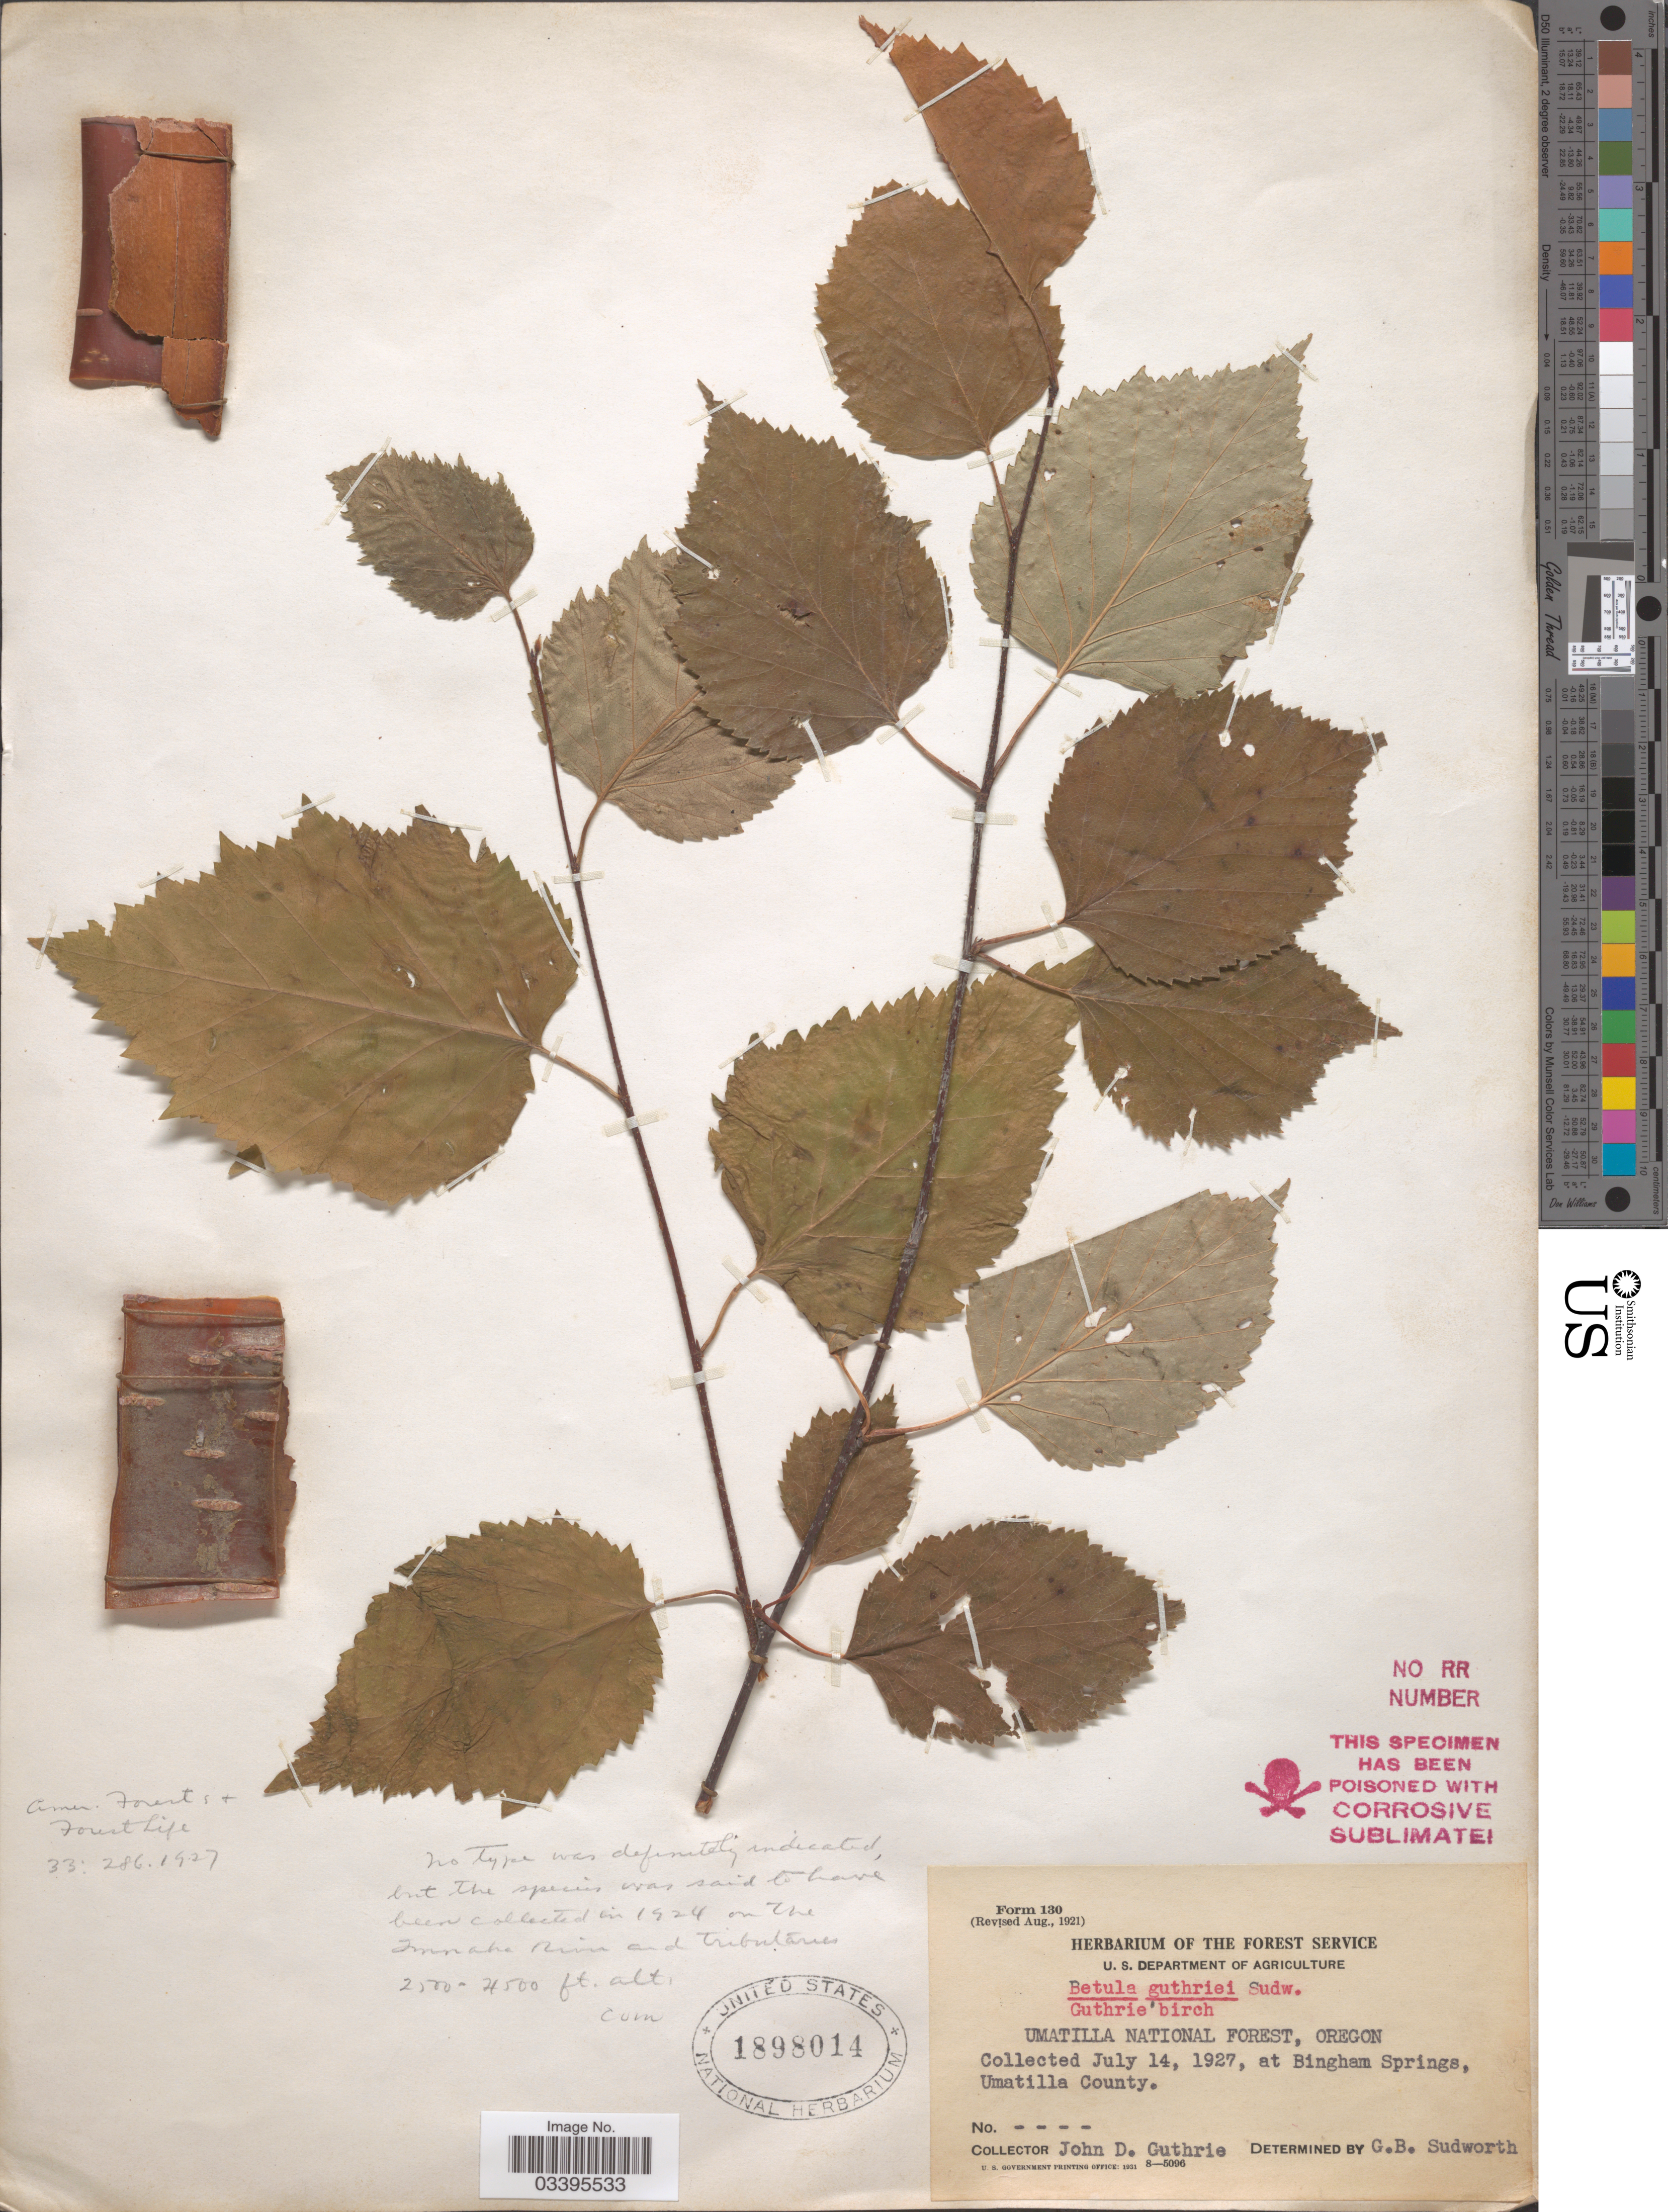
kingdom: Plantae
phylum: Tracheophyta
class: Magnoliopsida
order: Fagales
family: Betulaceae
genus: Betula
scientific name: Betula guthriei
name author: Sudw.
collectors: J. Guthrie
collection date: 1927-07-14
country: United States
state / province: Oregon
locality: Umatilla National Forest. At Bingham Springs, Umatilla County.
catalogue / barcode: US 1898014